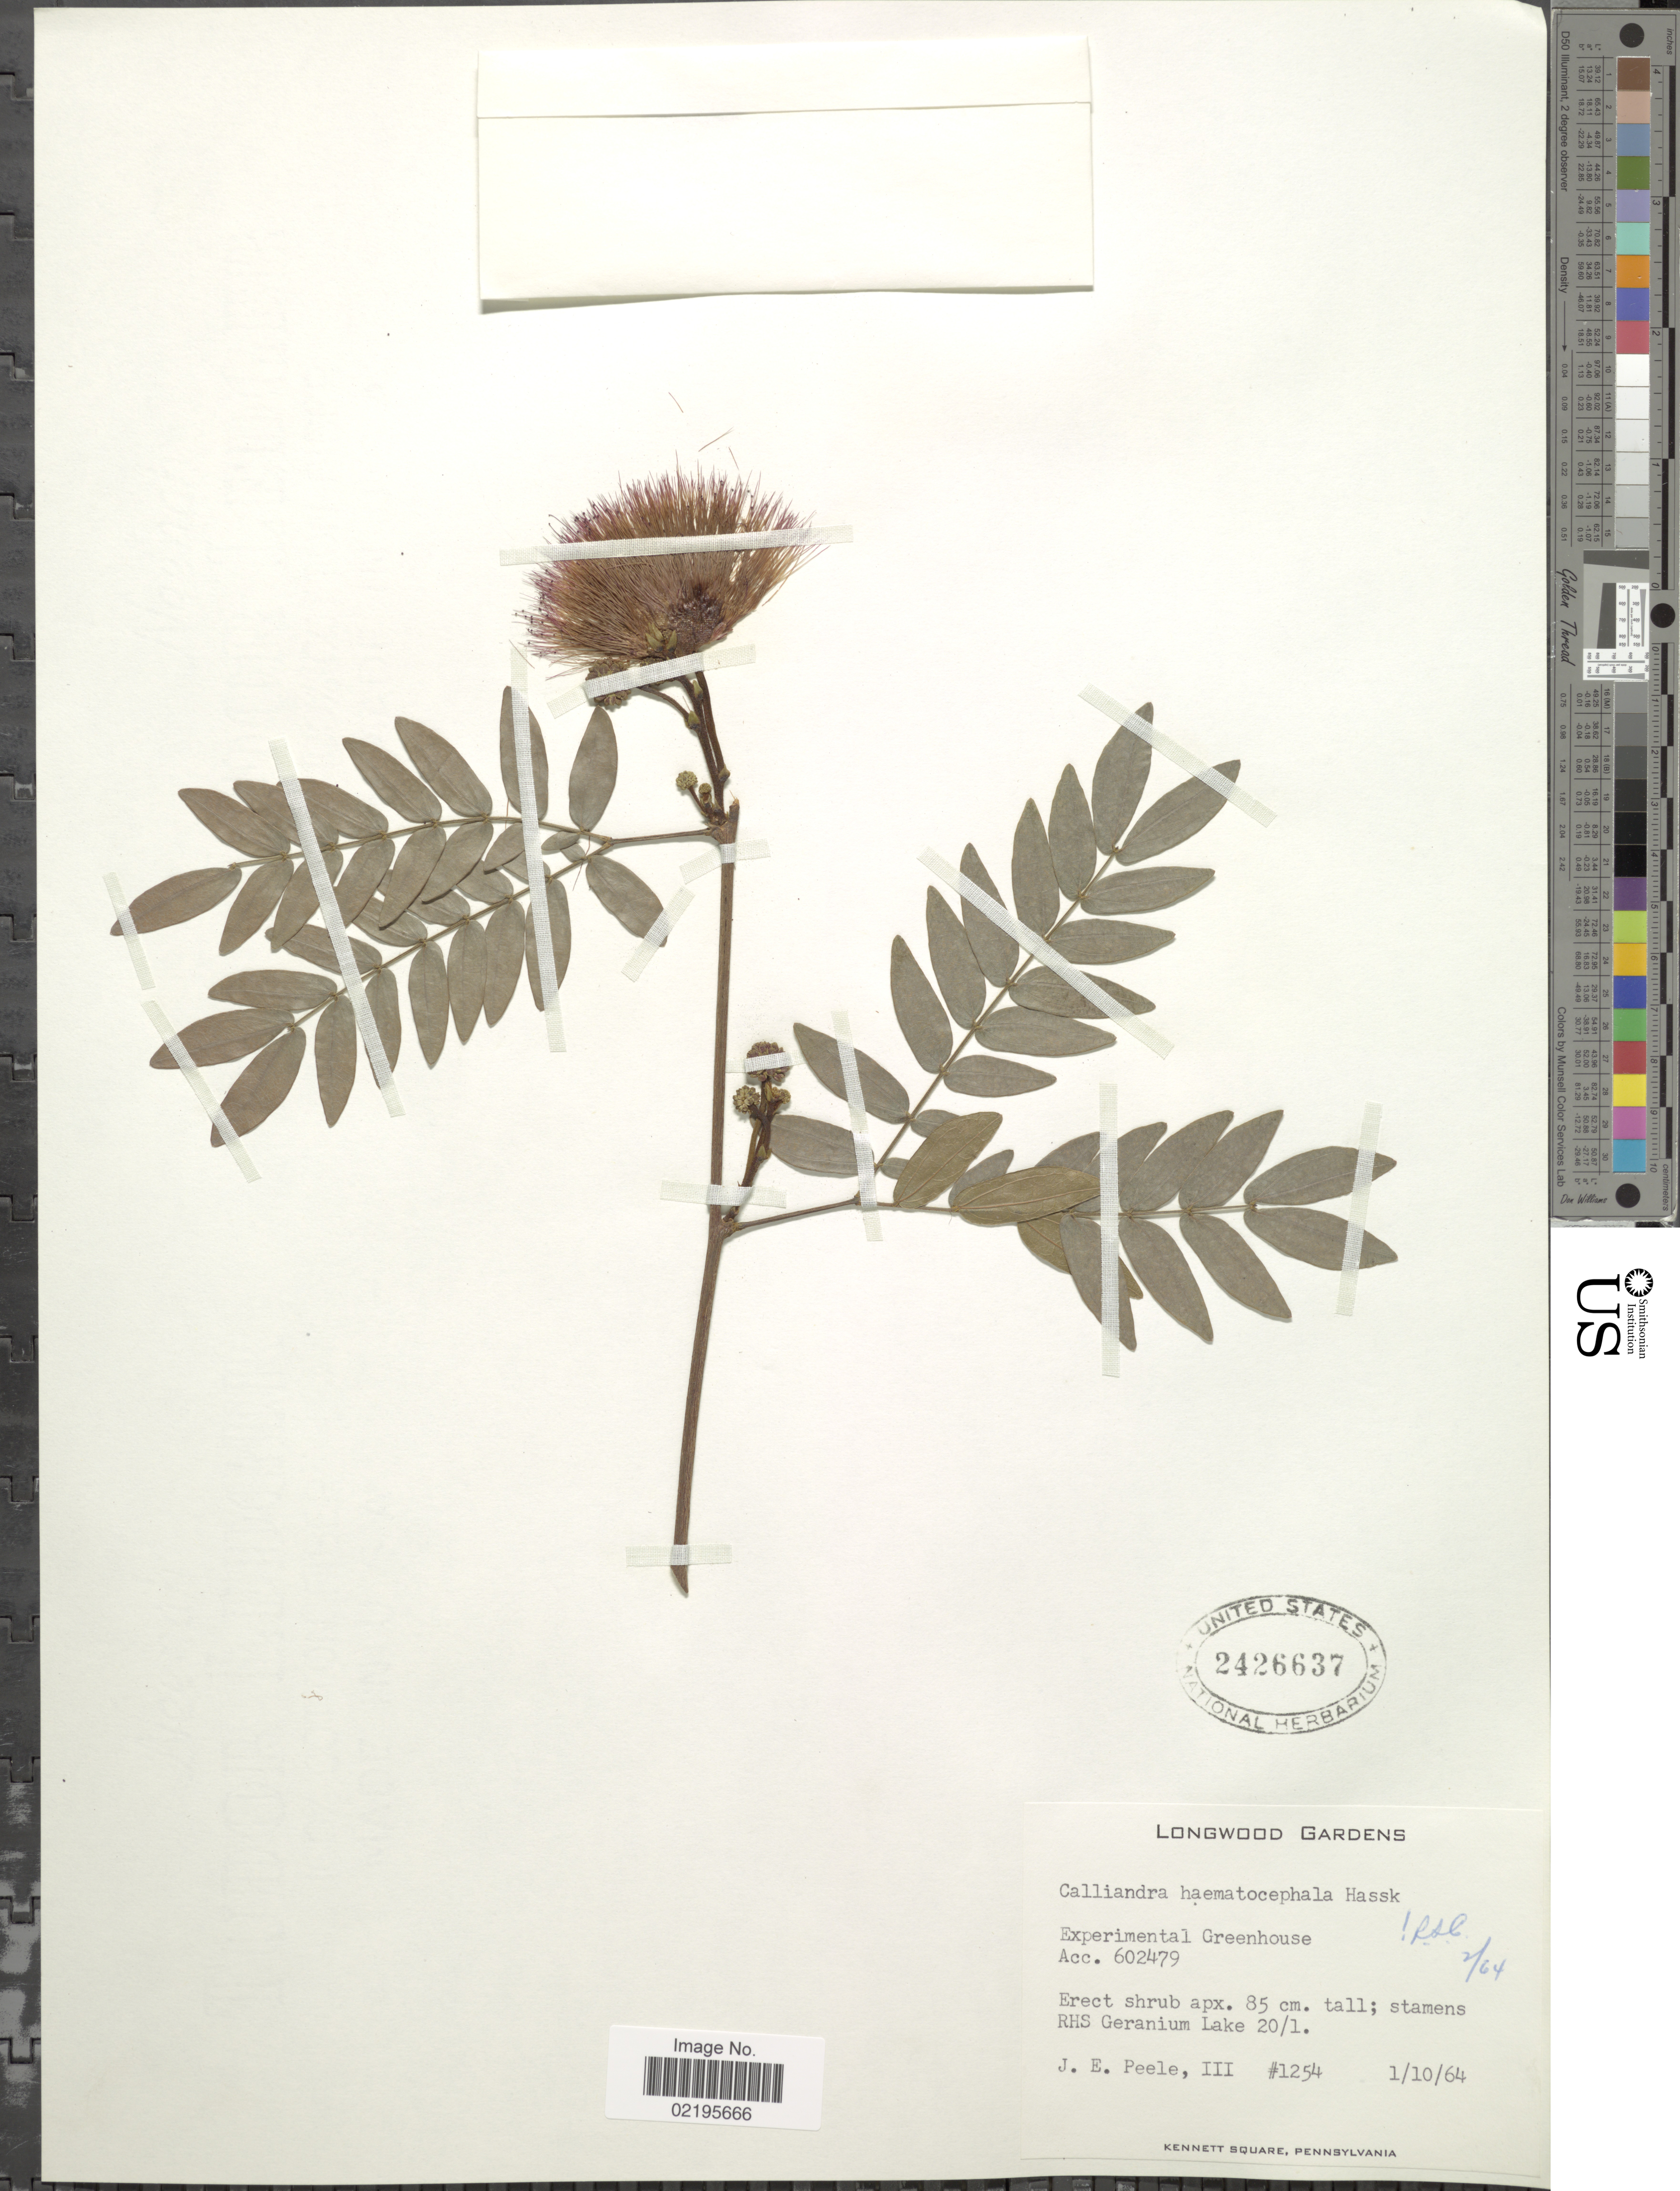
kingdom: Plantae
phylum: Tracheophyta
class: Magnoliopsida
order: Fabales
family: Fabaceae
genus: Calliandra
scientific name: Calliandra haematocephala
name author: Hassk.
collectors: J. Peele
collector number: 1254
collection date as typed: Transcribed d/m/y: 10/1/64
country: United States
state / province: Pennsylvania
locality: Longwood Gardens, Experimental Greenhouse Acc. 602479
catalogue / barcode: US 2426637